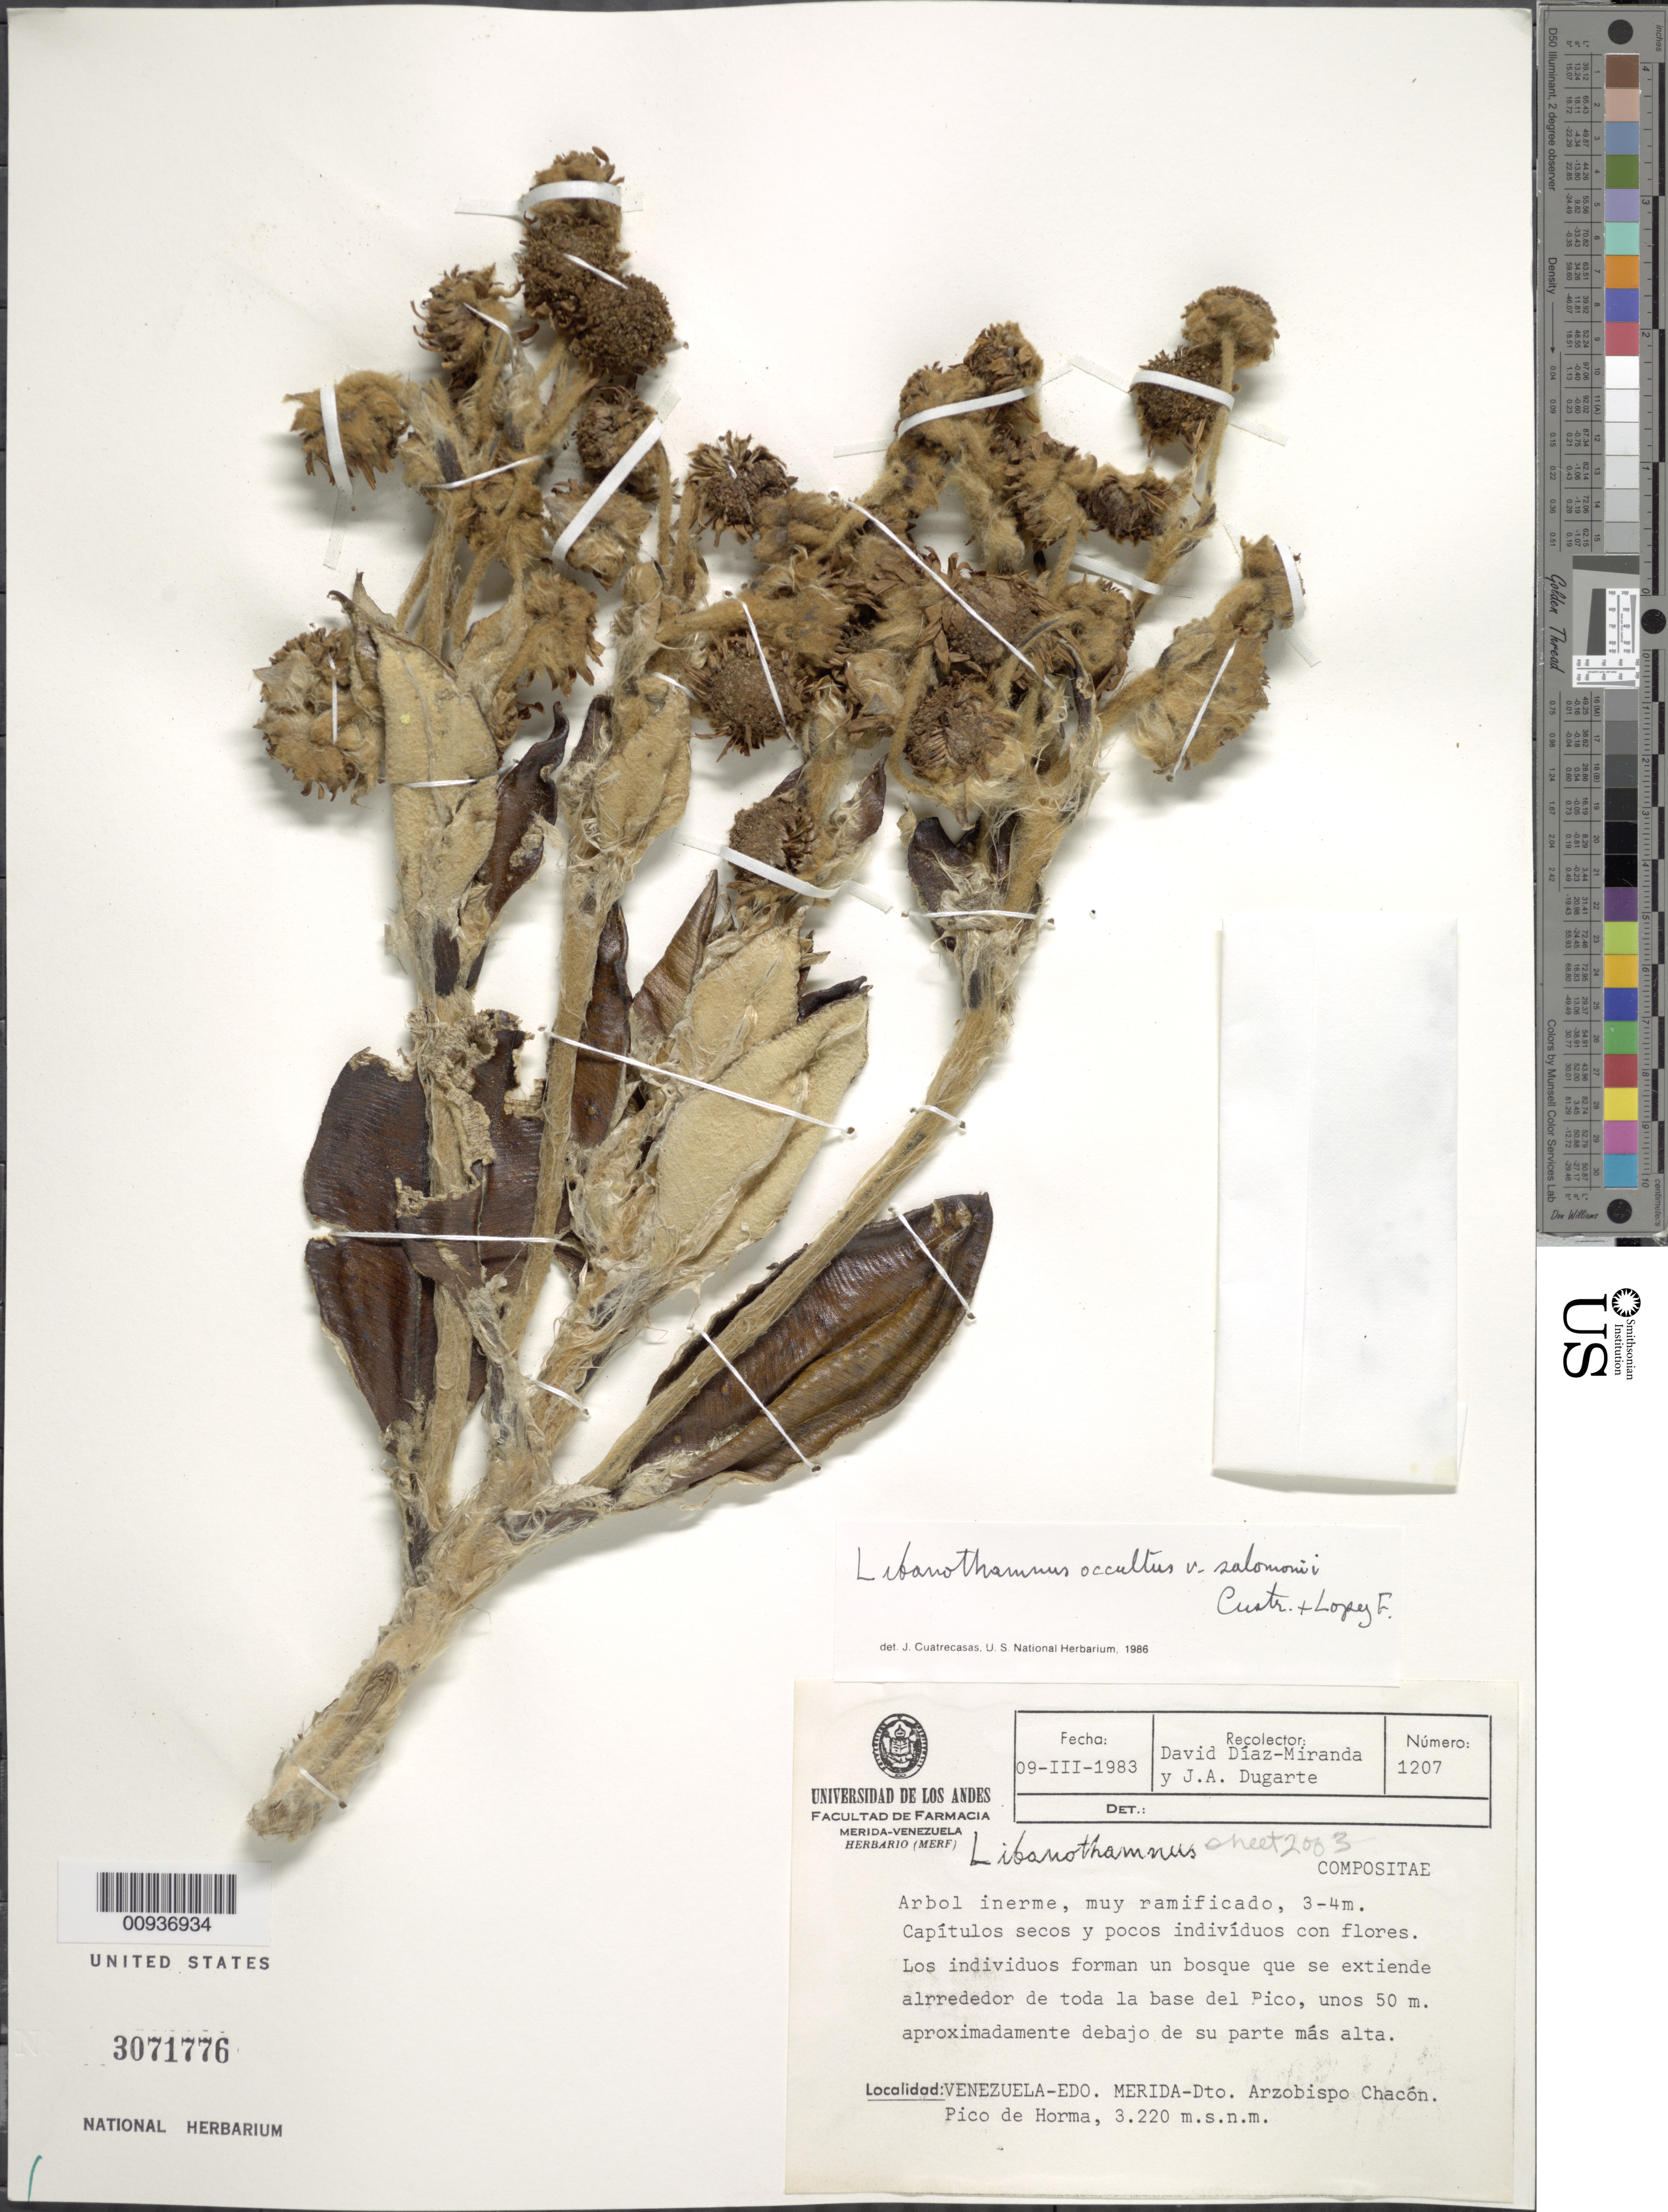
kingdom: Plantae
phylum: Tracheophyta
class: Magnoliopsida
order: Asterales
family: Asteraceae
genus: Libanothamnus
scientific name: Libanothamnus occultus subsp. occultus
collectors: D. Diaz-Miranda & J. Dugarte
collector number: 1207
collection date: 1983-03-09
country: Venezuela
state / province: Mérida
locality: Dto. Arzobispo Chacon, Pico de Horma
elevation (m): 3220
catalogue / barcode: US 3071776